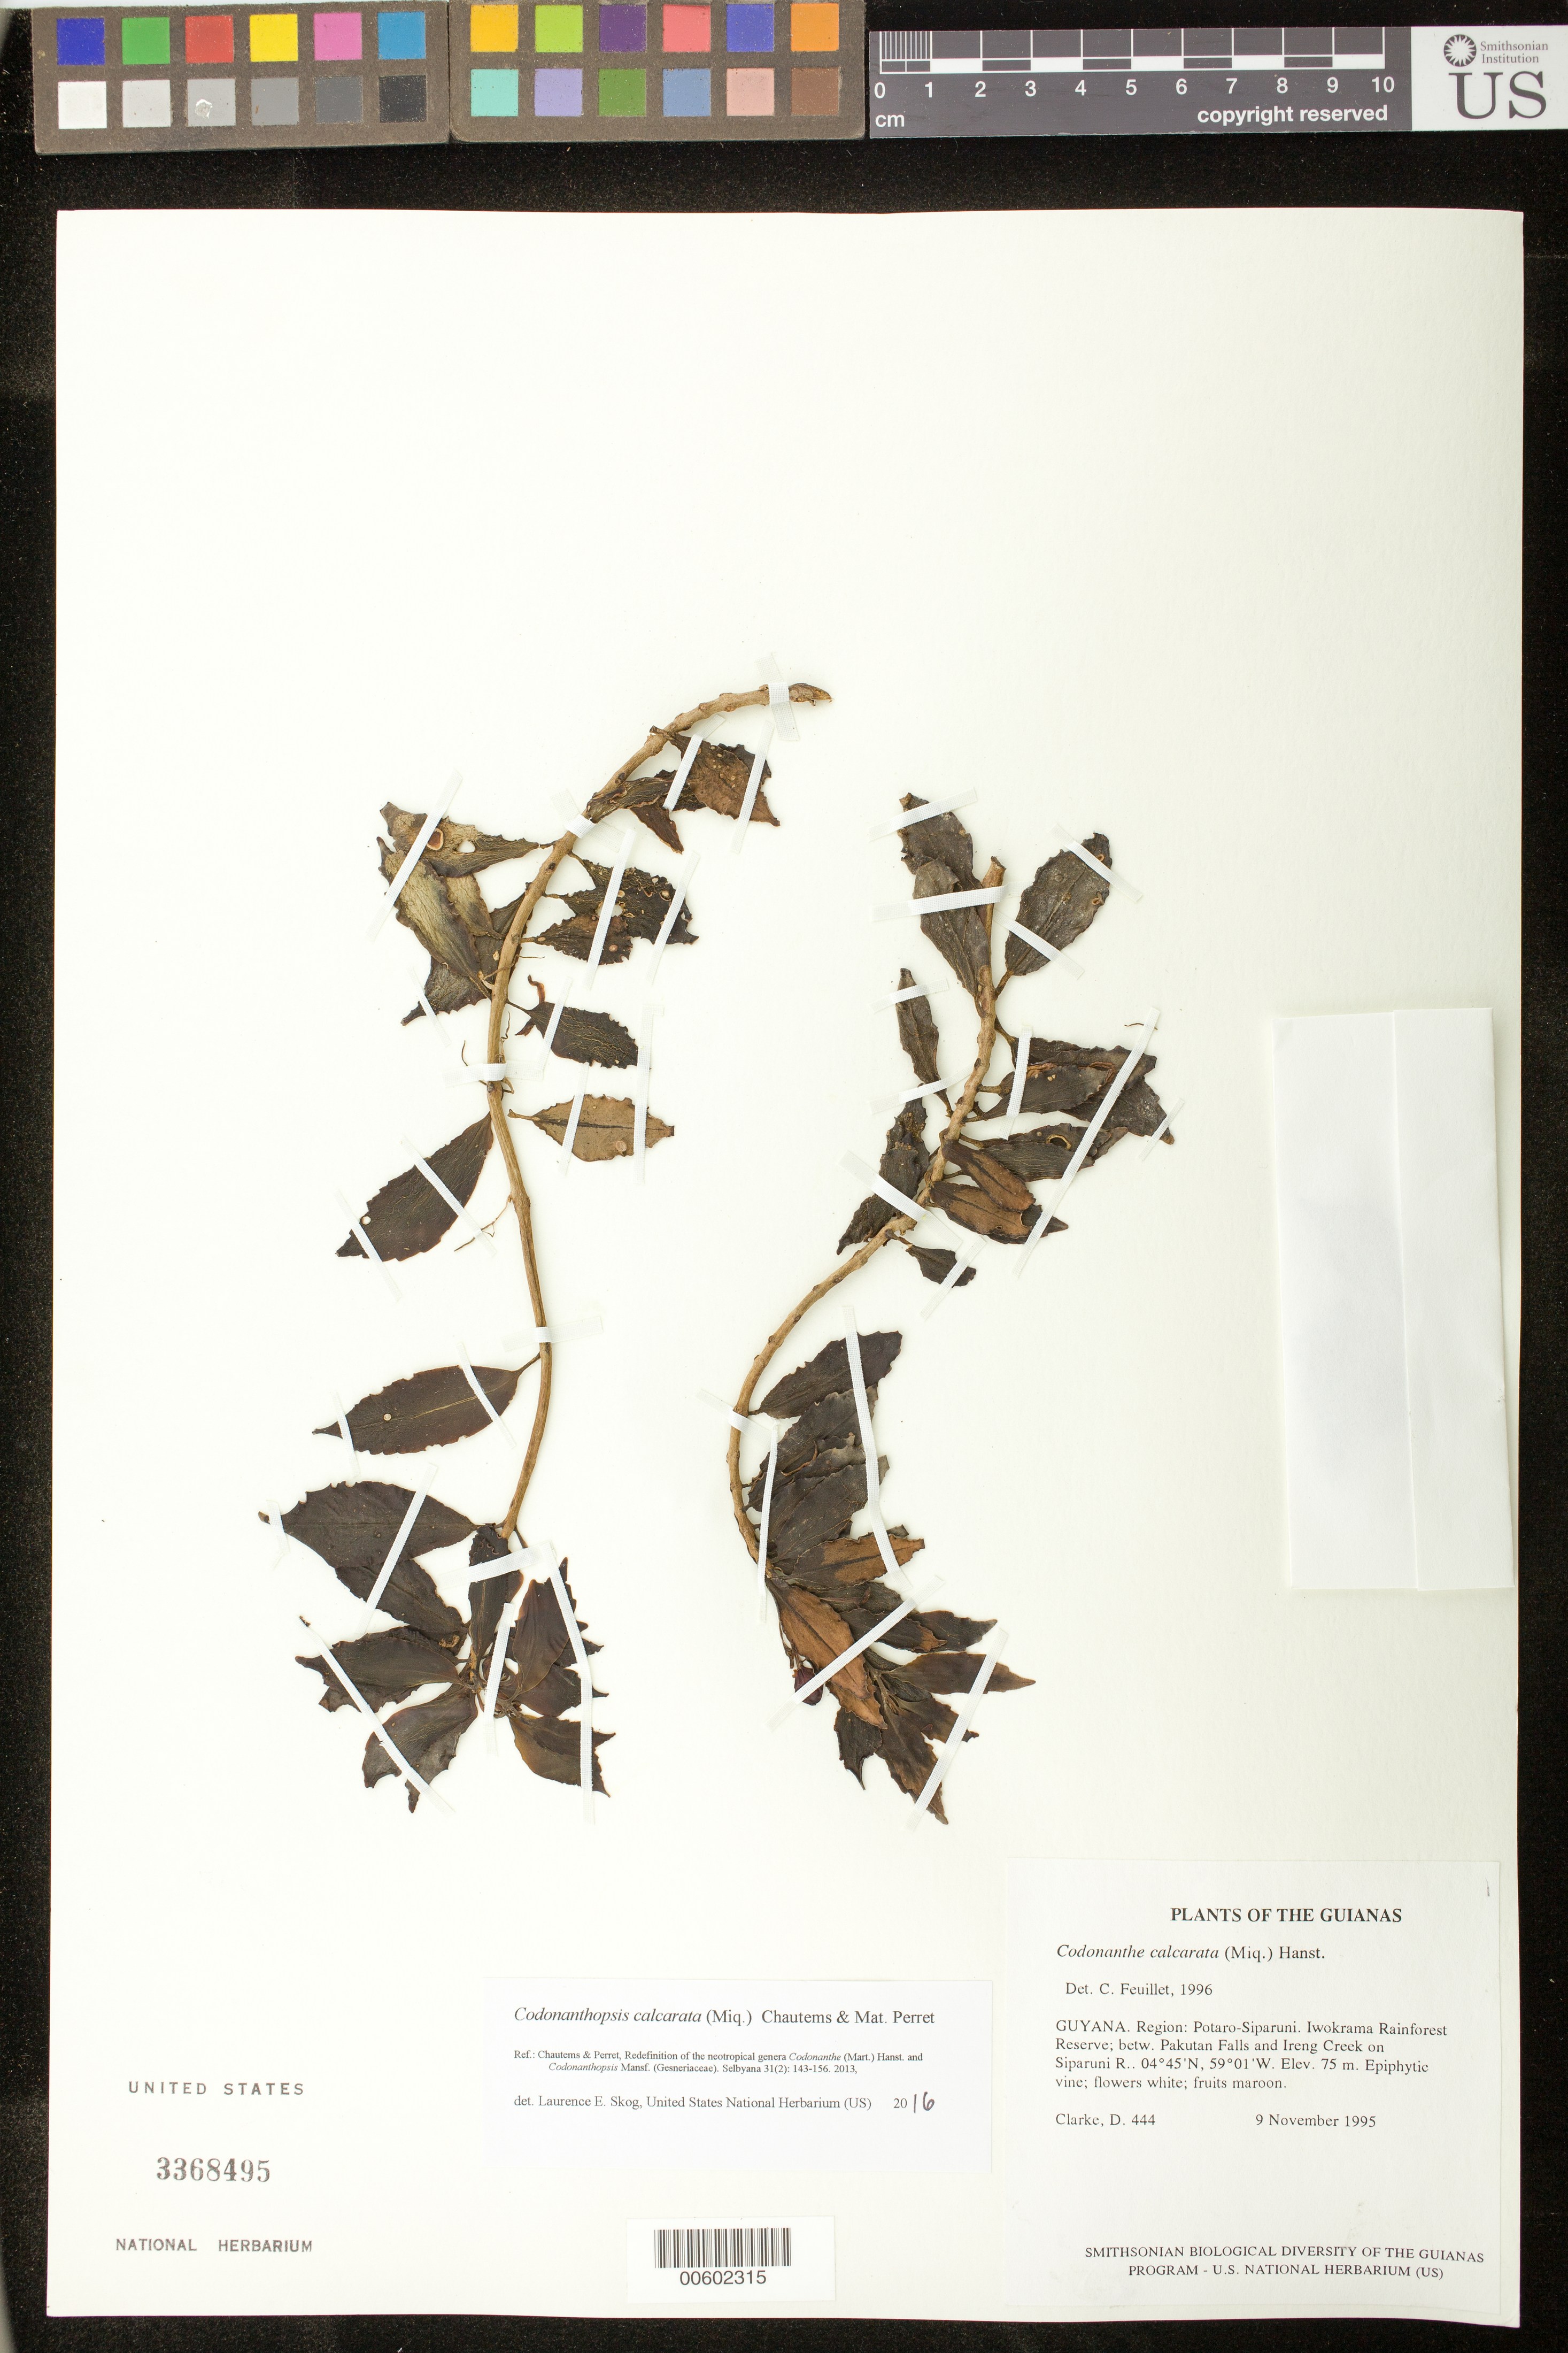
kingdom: Plantae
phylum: Tracheophyta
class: Magnoliopsida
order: Lamiales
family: Gesneriaceae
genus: Codonanthopsis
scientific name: Codonanthopsis calcarata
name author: (Miq.) Chautems & Mat.Perret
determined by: Skog, Laurence E.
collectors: H. D. Clarke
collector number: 444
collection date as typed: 09 Nov 1995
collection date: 1995-11-09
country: Guyana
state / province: Potaro-Siparuni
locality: Iwokrama Rainforest Reserve; betw. Pakutan Falls and Ireng Creek on Siparuni R.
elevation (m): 75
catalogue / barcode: US 3368495